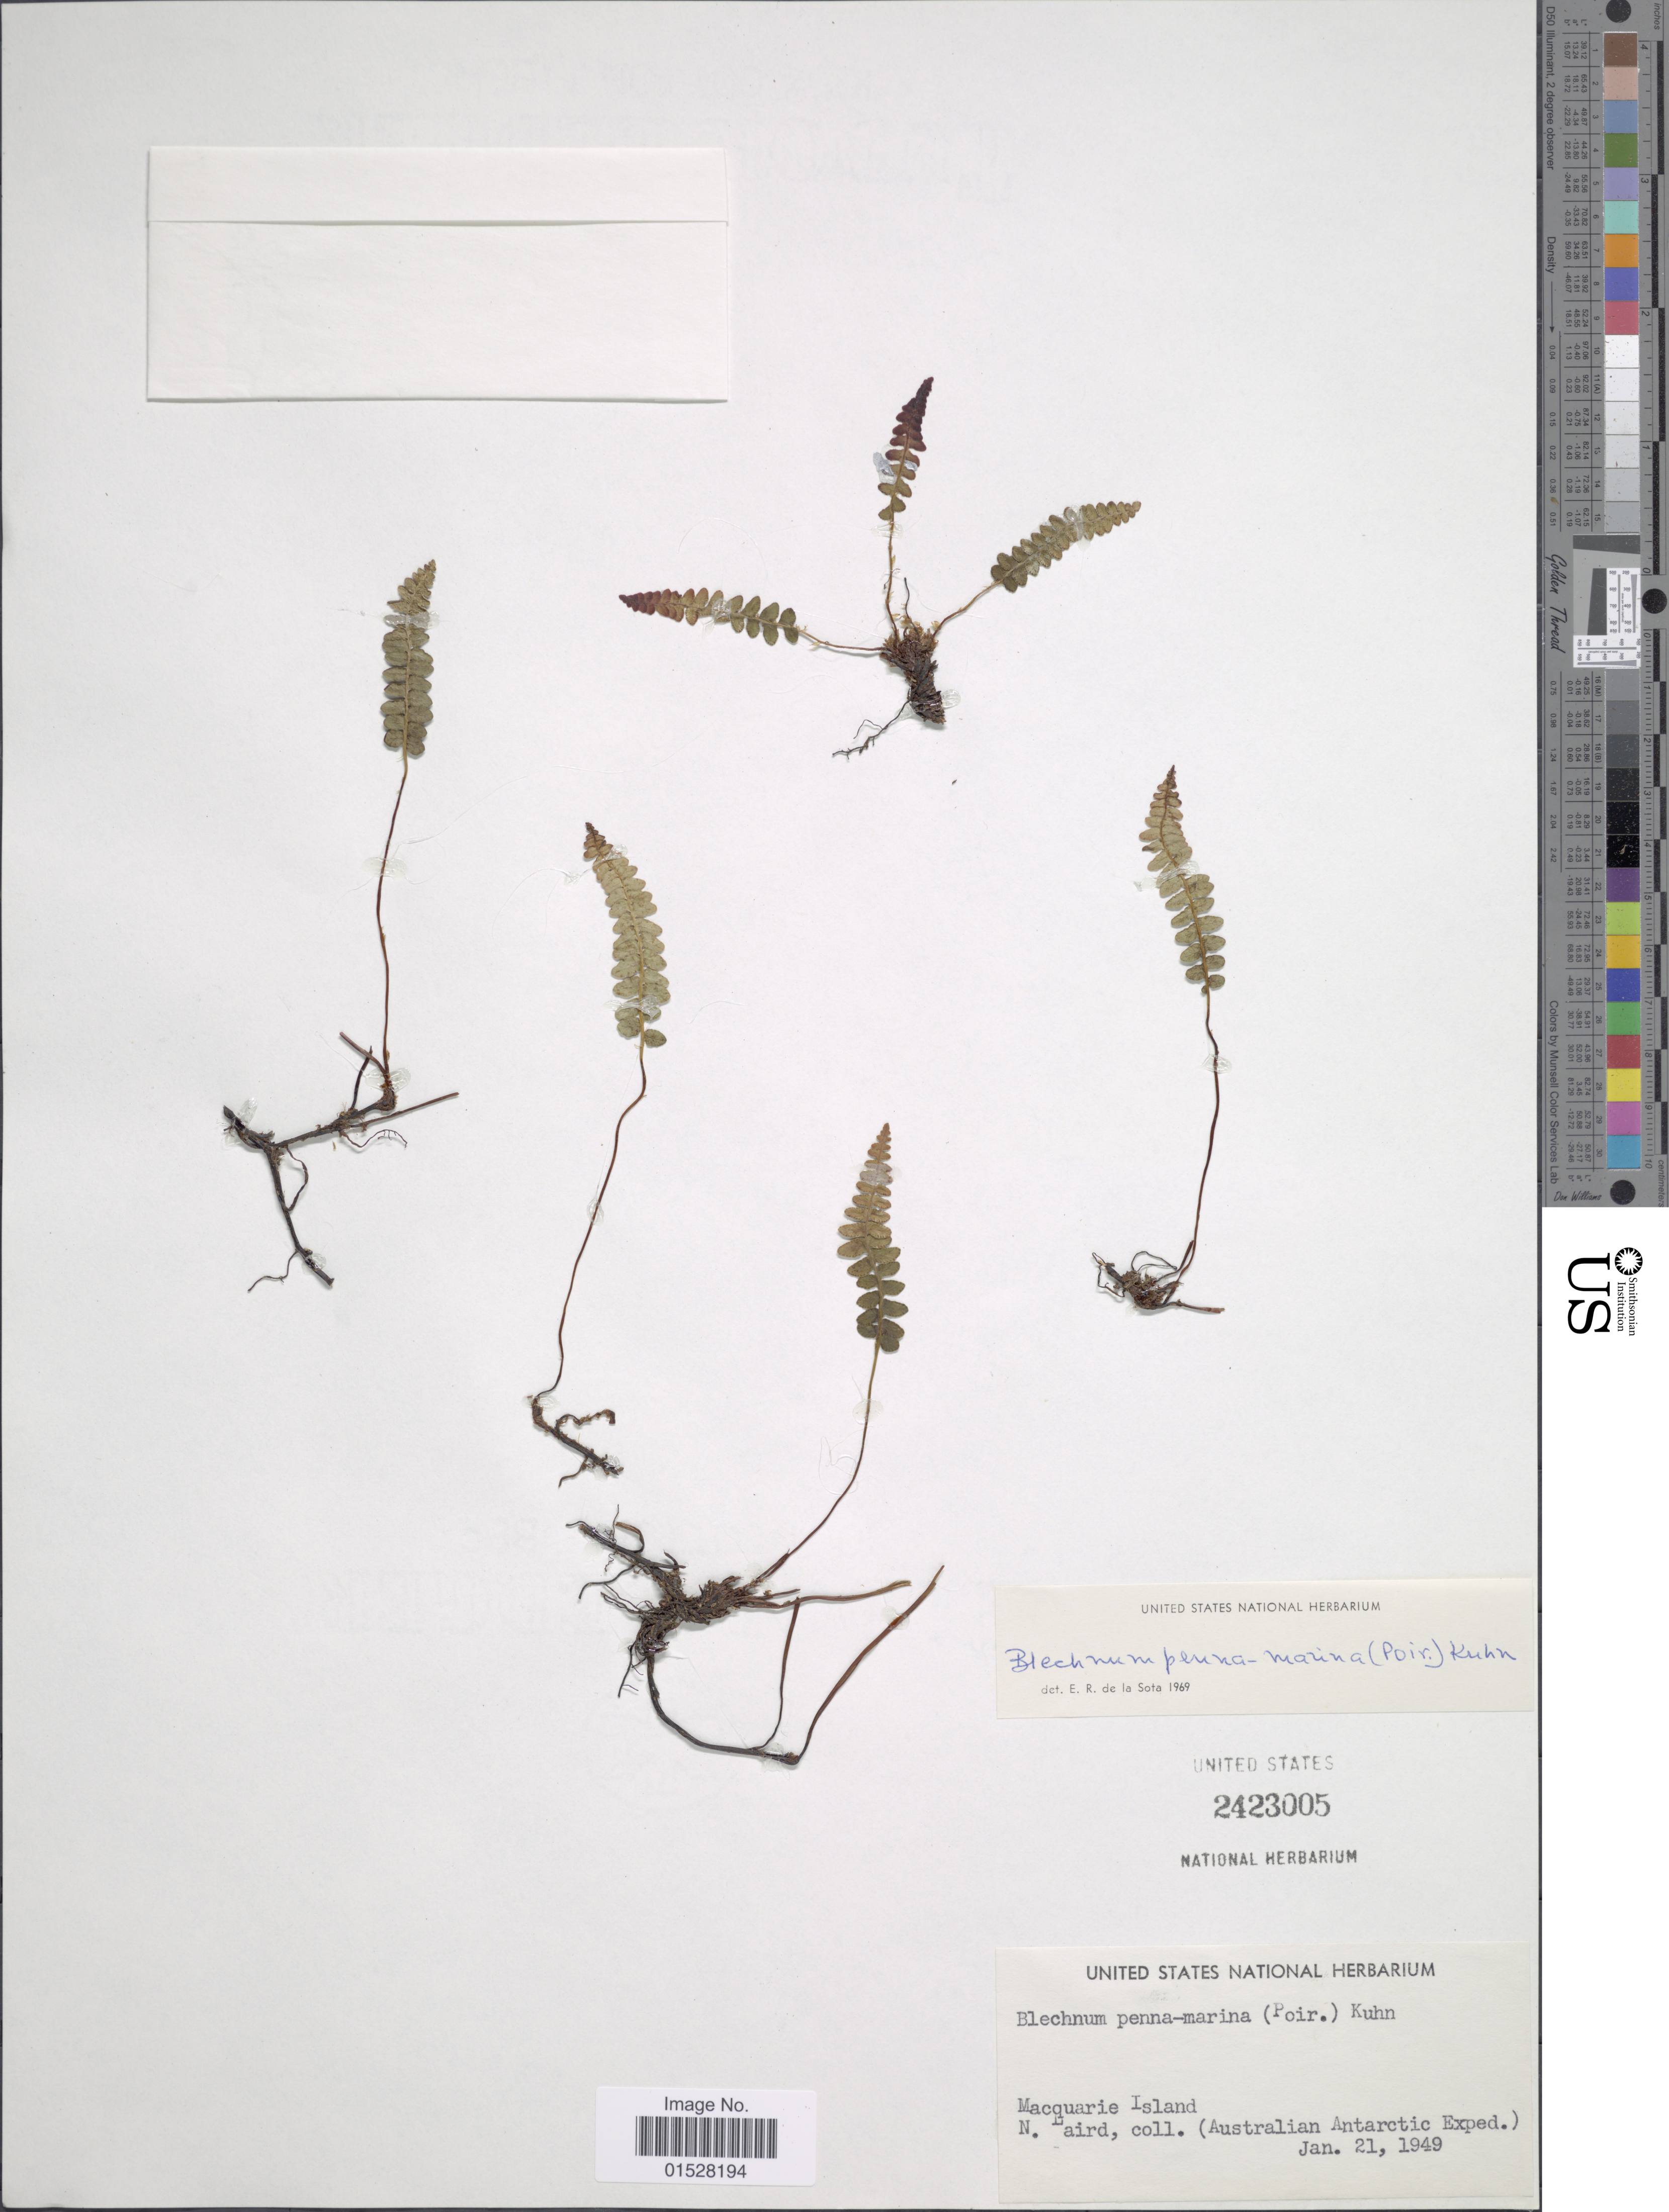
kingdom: Plantae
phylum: Tracheophyta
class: Polypodiopsida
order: Polypodiales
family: Blechnaceae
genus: Blechnum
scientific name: Blechnum penna-marina subsp. alpina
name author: T.C. Chambers & P. A. Farrant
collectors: N. Laird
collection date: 1949-01-21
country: Australia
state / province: Tasmania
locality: Australian Antarctic, Macquarie Island.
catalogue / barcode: US 2423005